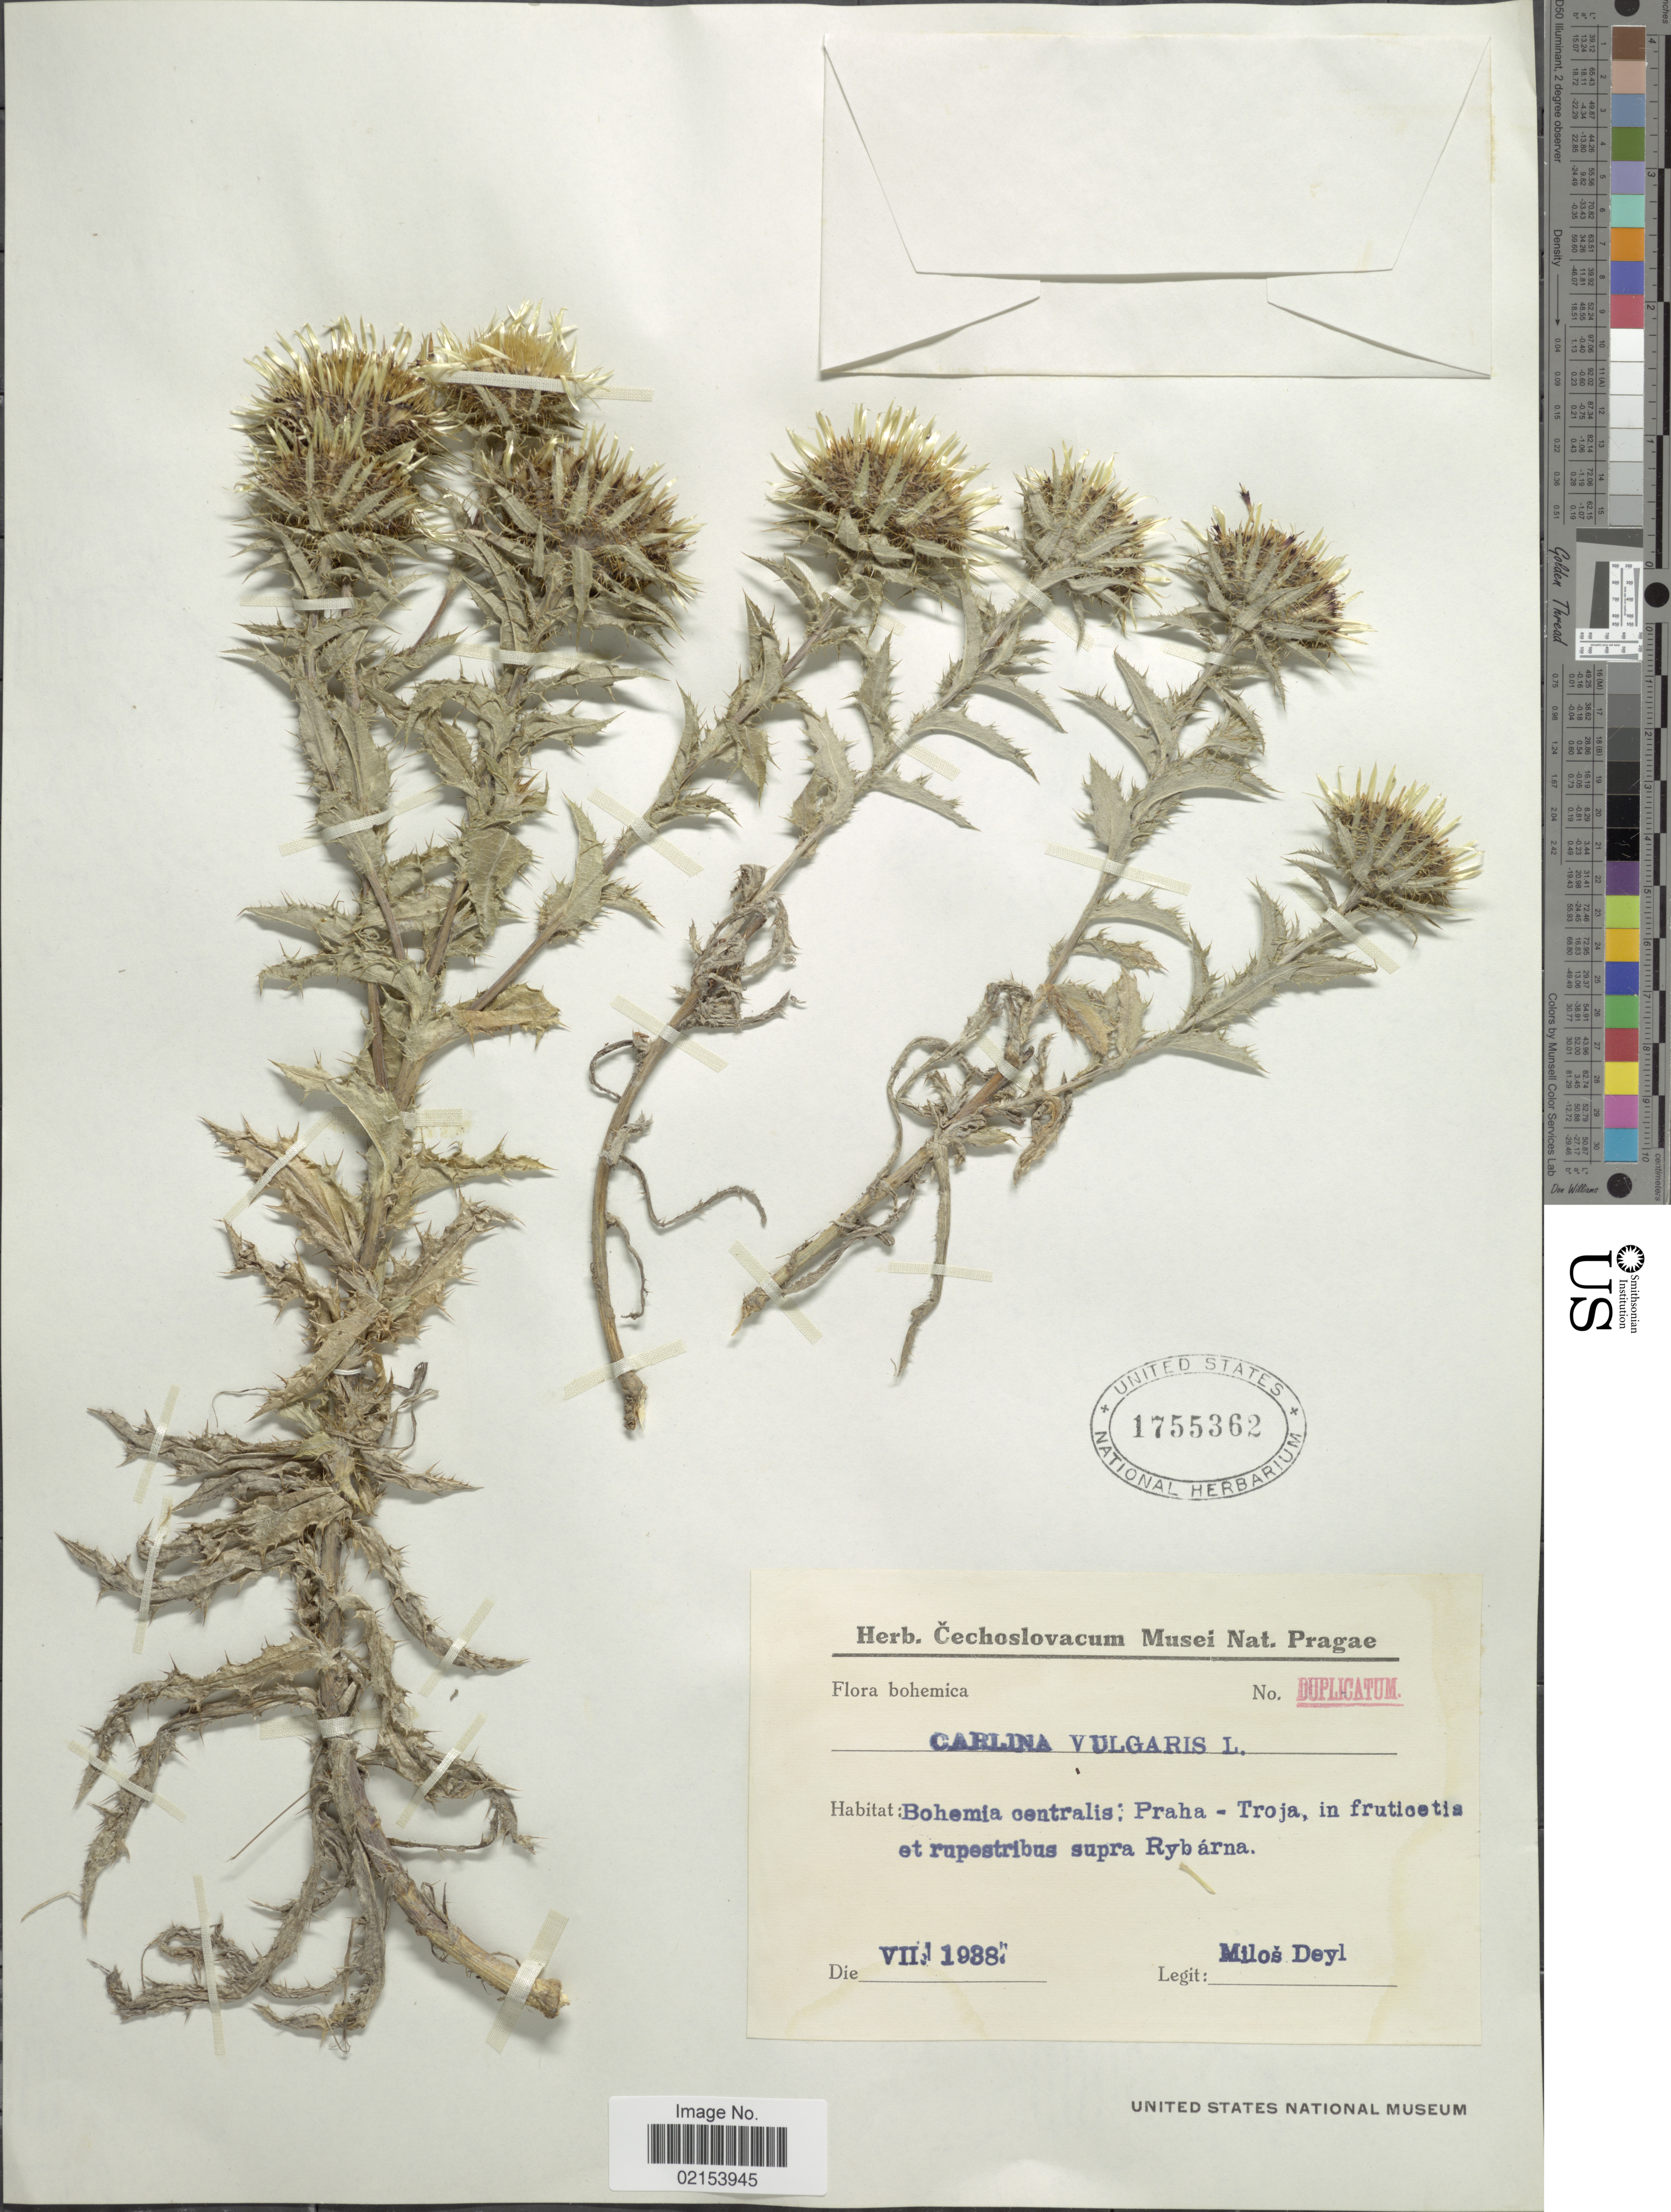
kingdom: Plantae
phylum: Tracheophyta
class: Magnoliopsida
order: Asterales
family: Asteraceae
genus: Carlina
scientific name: Carlina vulgaris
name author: L.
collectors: M. Deyl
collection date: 1938-07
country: Czechia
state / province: Central Bohemian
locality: Praha-Troja, supra Rybarna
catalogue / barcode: US 1755362